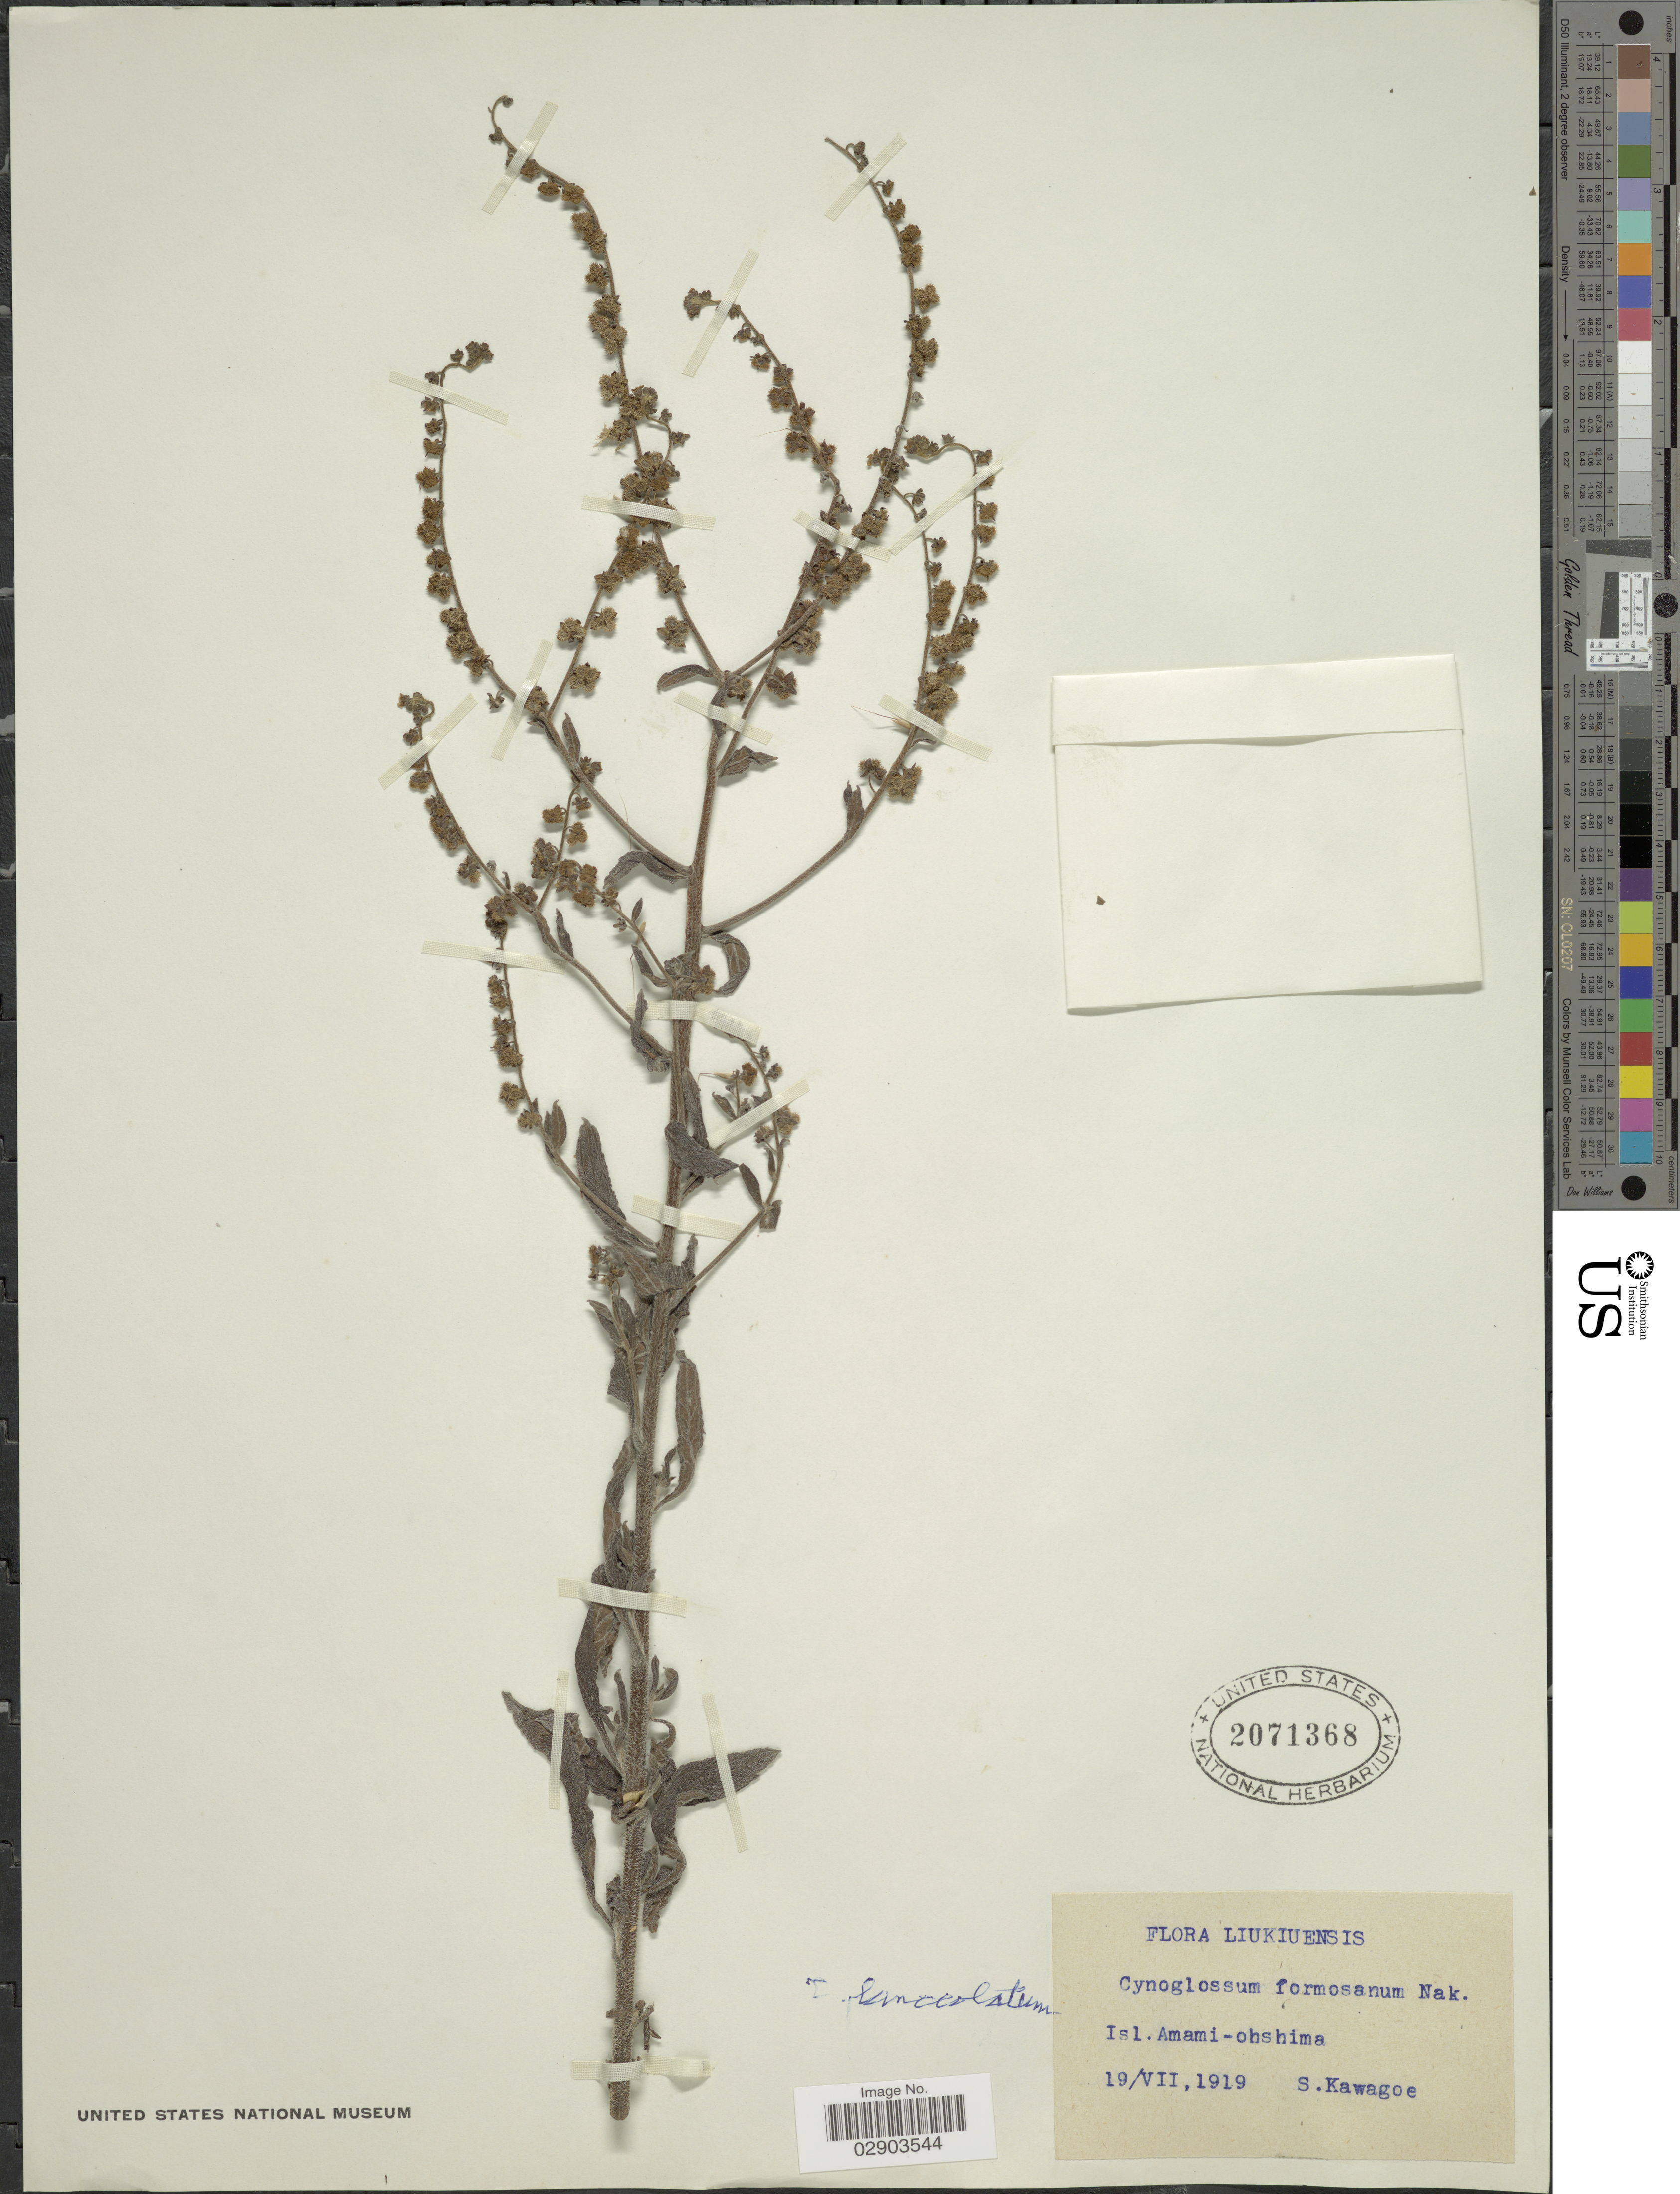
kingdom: Plantae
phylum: Tracheophyta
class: Magnoliopsida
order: Boraginales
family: Boraginaceae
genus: Cynoglossum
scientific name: Cynoglossum lanceolatum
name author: Forssk.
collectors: S. Kawagoe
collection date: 1919-07-19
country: Japan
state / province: Okinawa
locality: Isl. Amami-ohshima, Liukiuensis.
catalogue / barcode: US 2071368